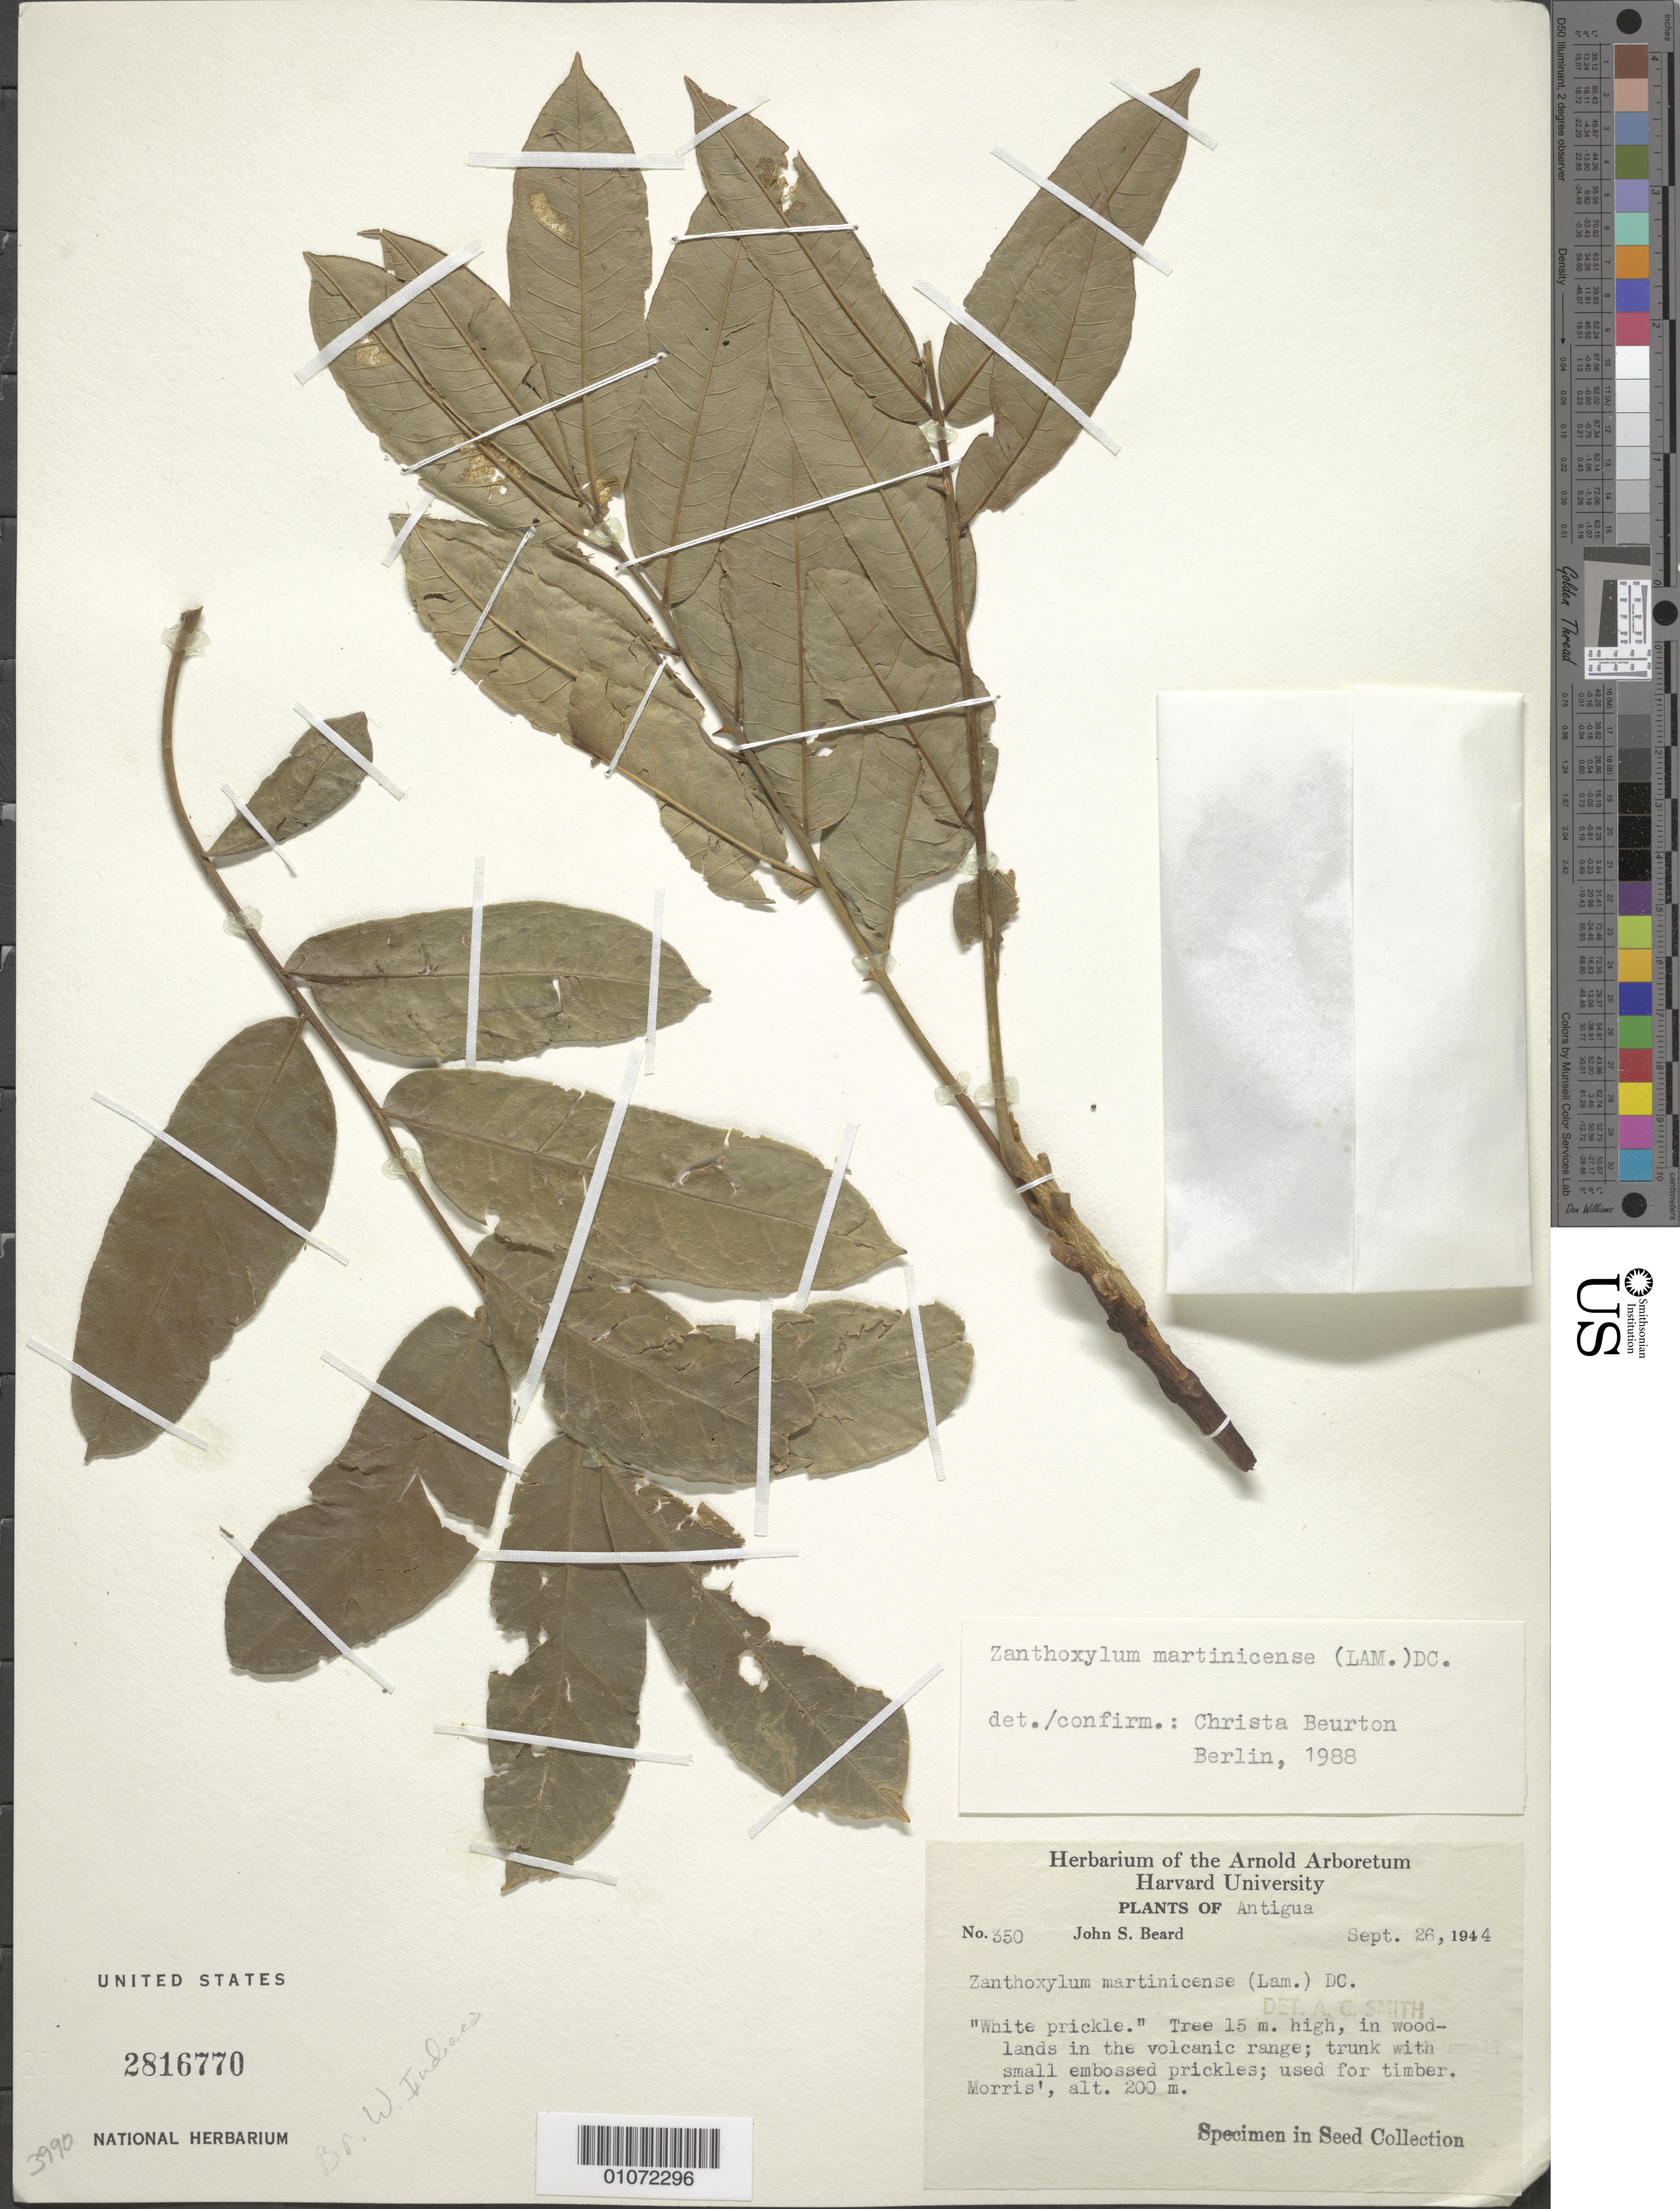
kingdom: Plantae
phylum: Tracheophyta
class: Magnoliopsida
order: Sapindales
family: Rutaceae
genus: Zanthoxylum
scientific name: Zanthoxylum martinicense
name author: (Lam.) DC.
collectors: J. Beard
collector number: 350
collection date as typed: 26 Sep 1944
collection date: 1944-09-26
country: Antigua and Barbuda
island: Leeward Is.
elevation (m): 200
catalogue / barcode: US 2816770